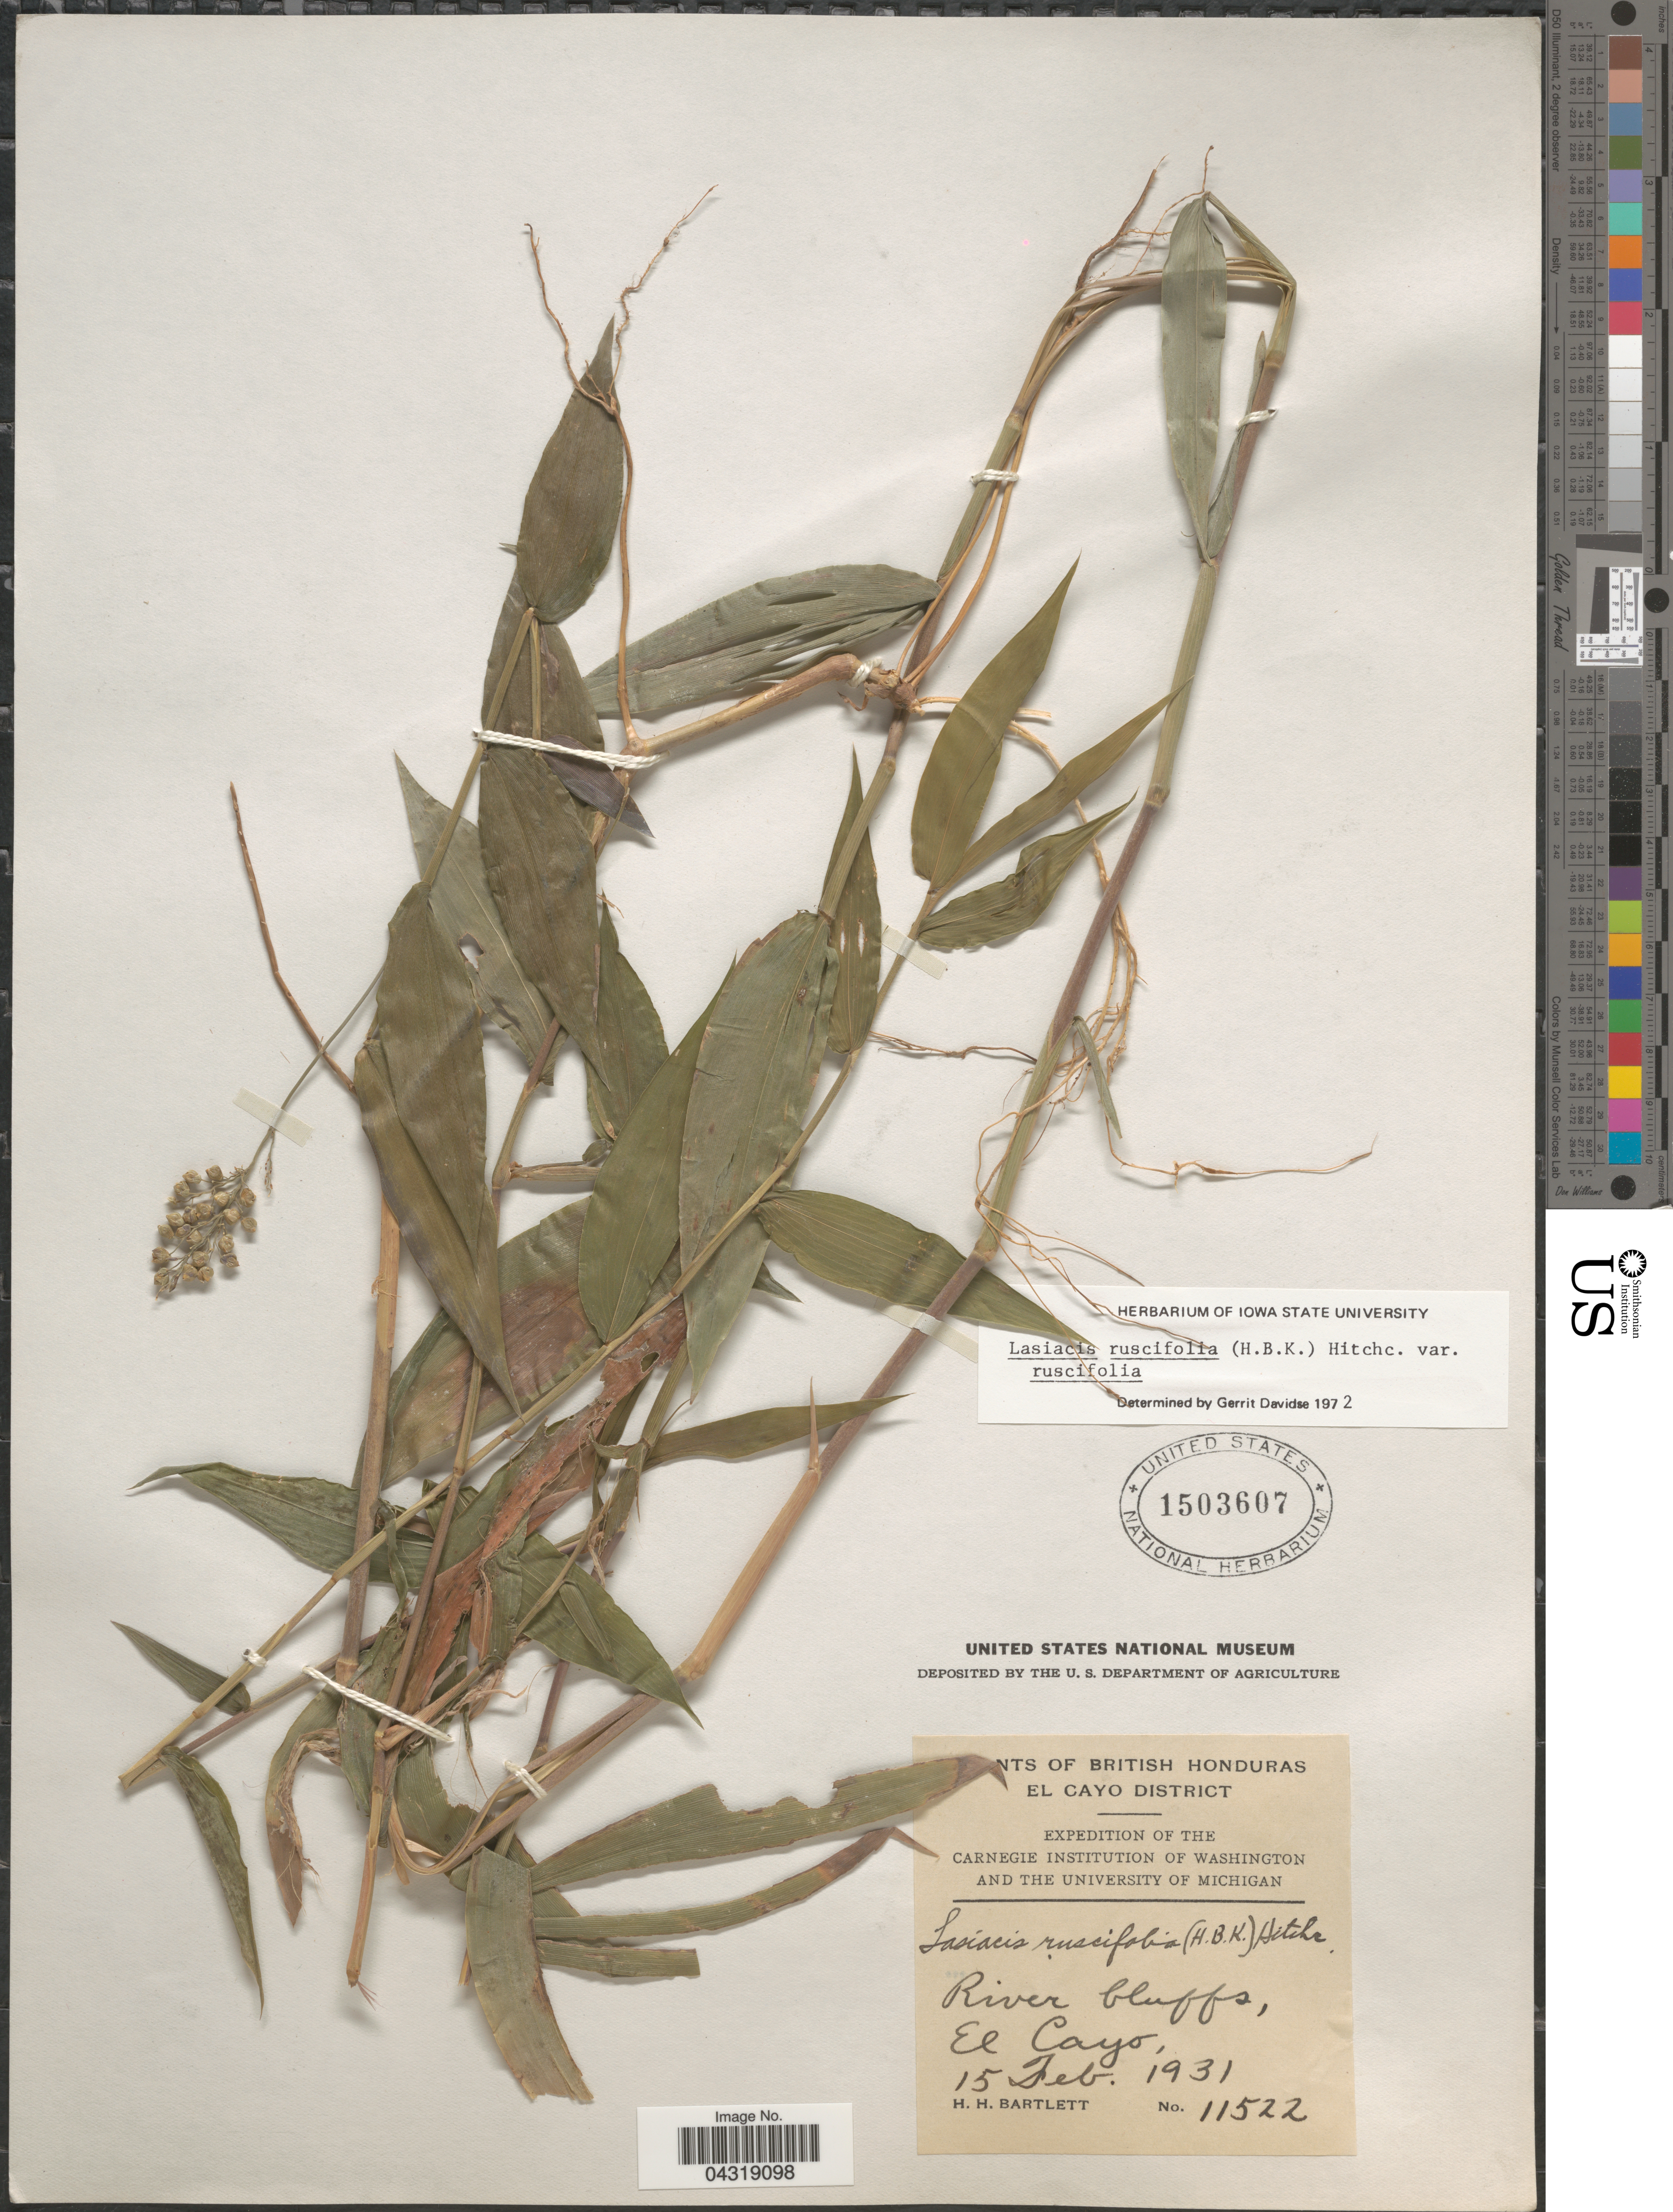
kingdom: Plantae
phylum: Tracheophyta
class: Liliopsida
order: Poales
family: Poaceae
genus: Lasiacis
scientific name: Lasiacis ruscifolia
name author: (Kunth) Hitchc.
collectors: H. H. Bartlett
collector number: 11522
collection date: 1931-02-15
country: Belize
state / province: Cayo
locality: British Honduras. El Cayo District. Expedition of the Carnegie Institution of Washington and the University of Michigan. River bluffs, El Cayo.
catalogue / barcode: US 1503607